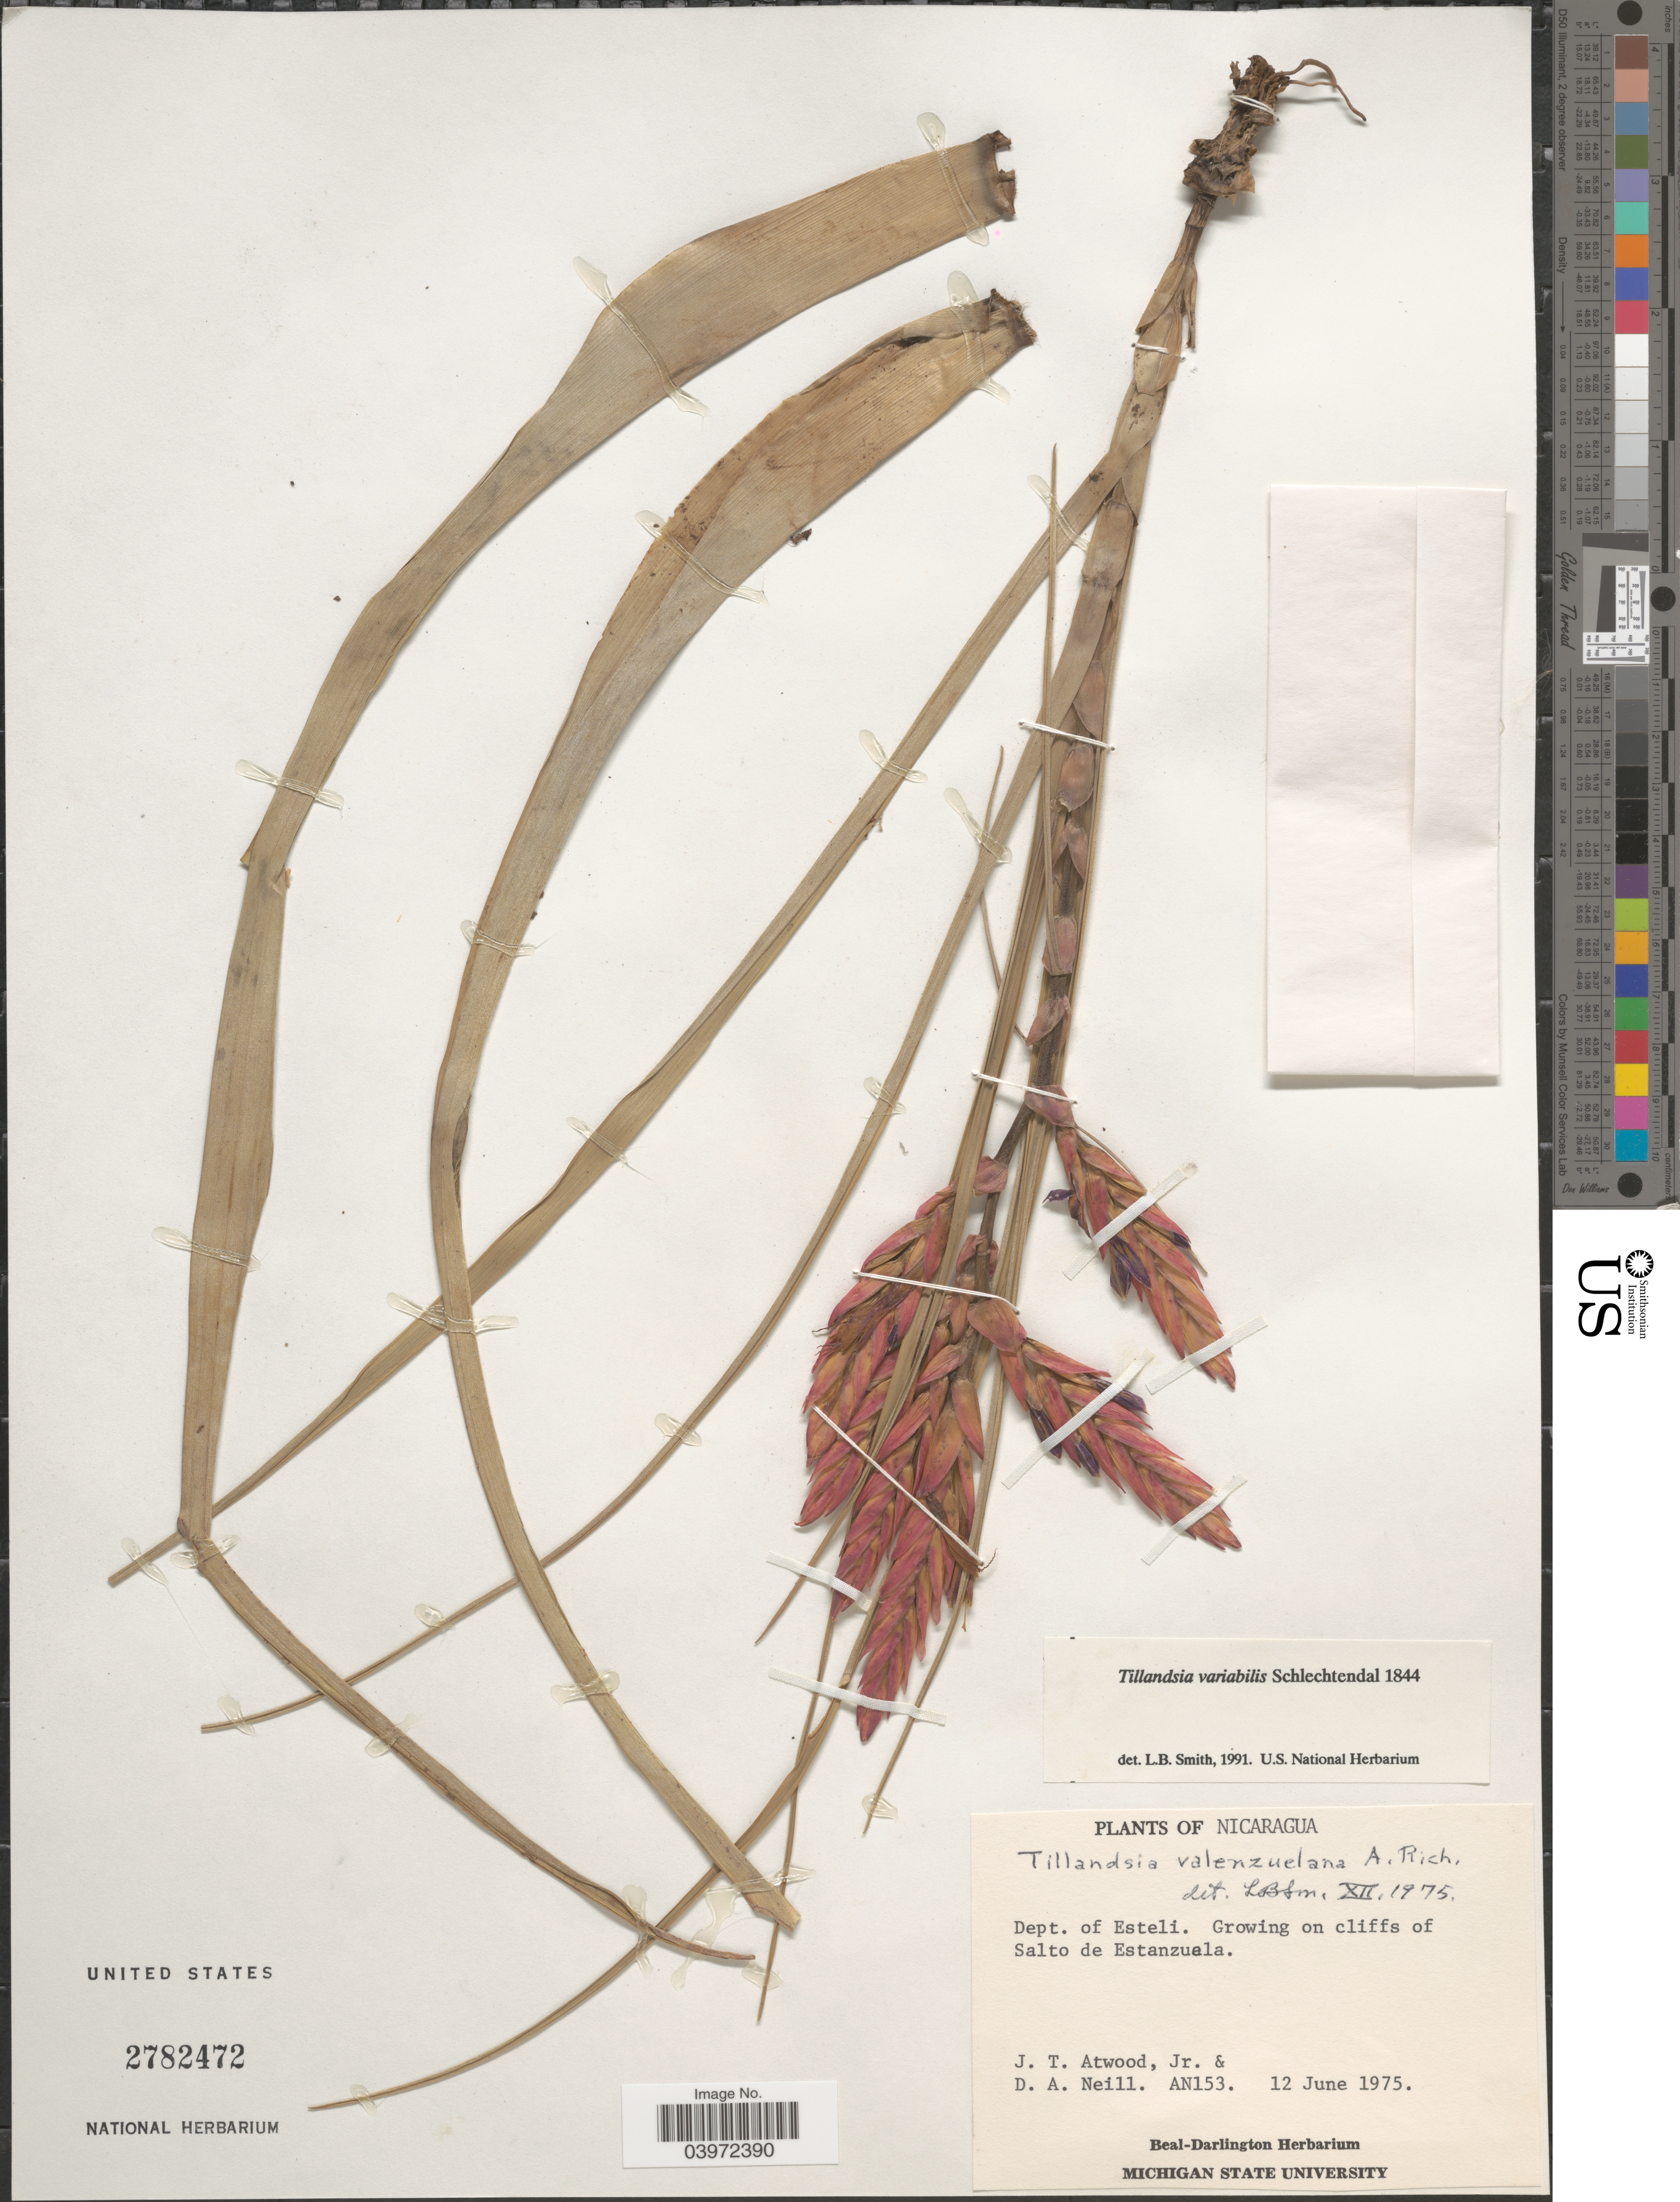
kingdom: Plantae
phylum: Tracheophyta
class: Liliopsida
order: Poales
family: Bromeliaceae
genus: Tillandsia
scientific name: Tillandsia variabilis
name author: Schltdl.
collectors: J. Atwood & D. A. Neill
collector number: AN153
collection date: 1975-06-12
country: Nicaragua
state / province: Esteli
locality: Dept. of Esteli. Growing on cliffs of Salto de Estanzuela.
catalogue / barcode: US 2782472